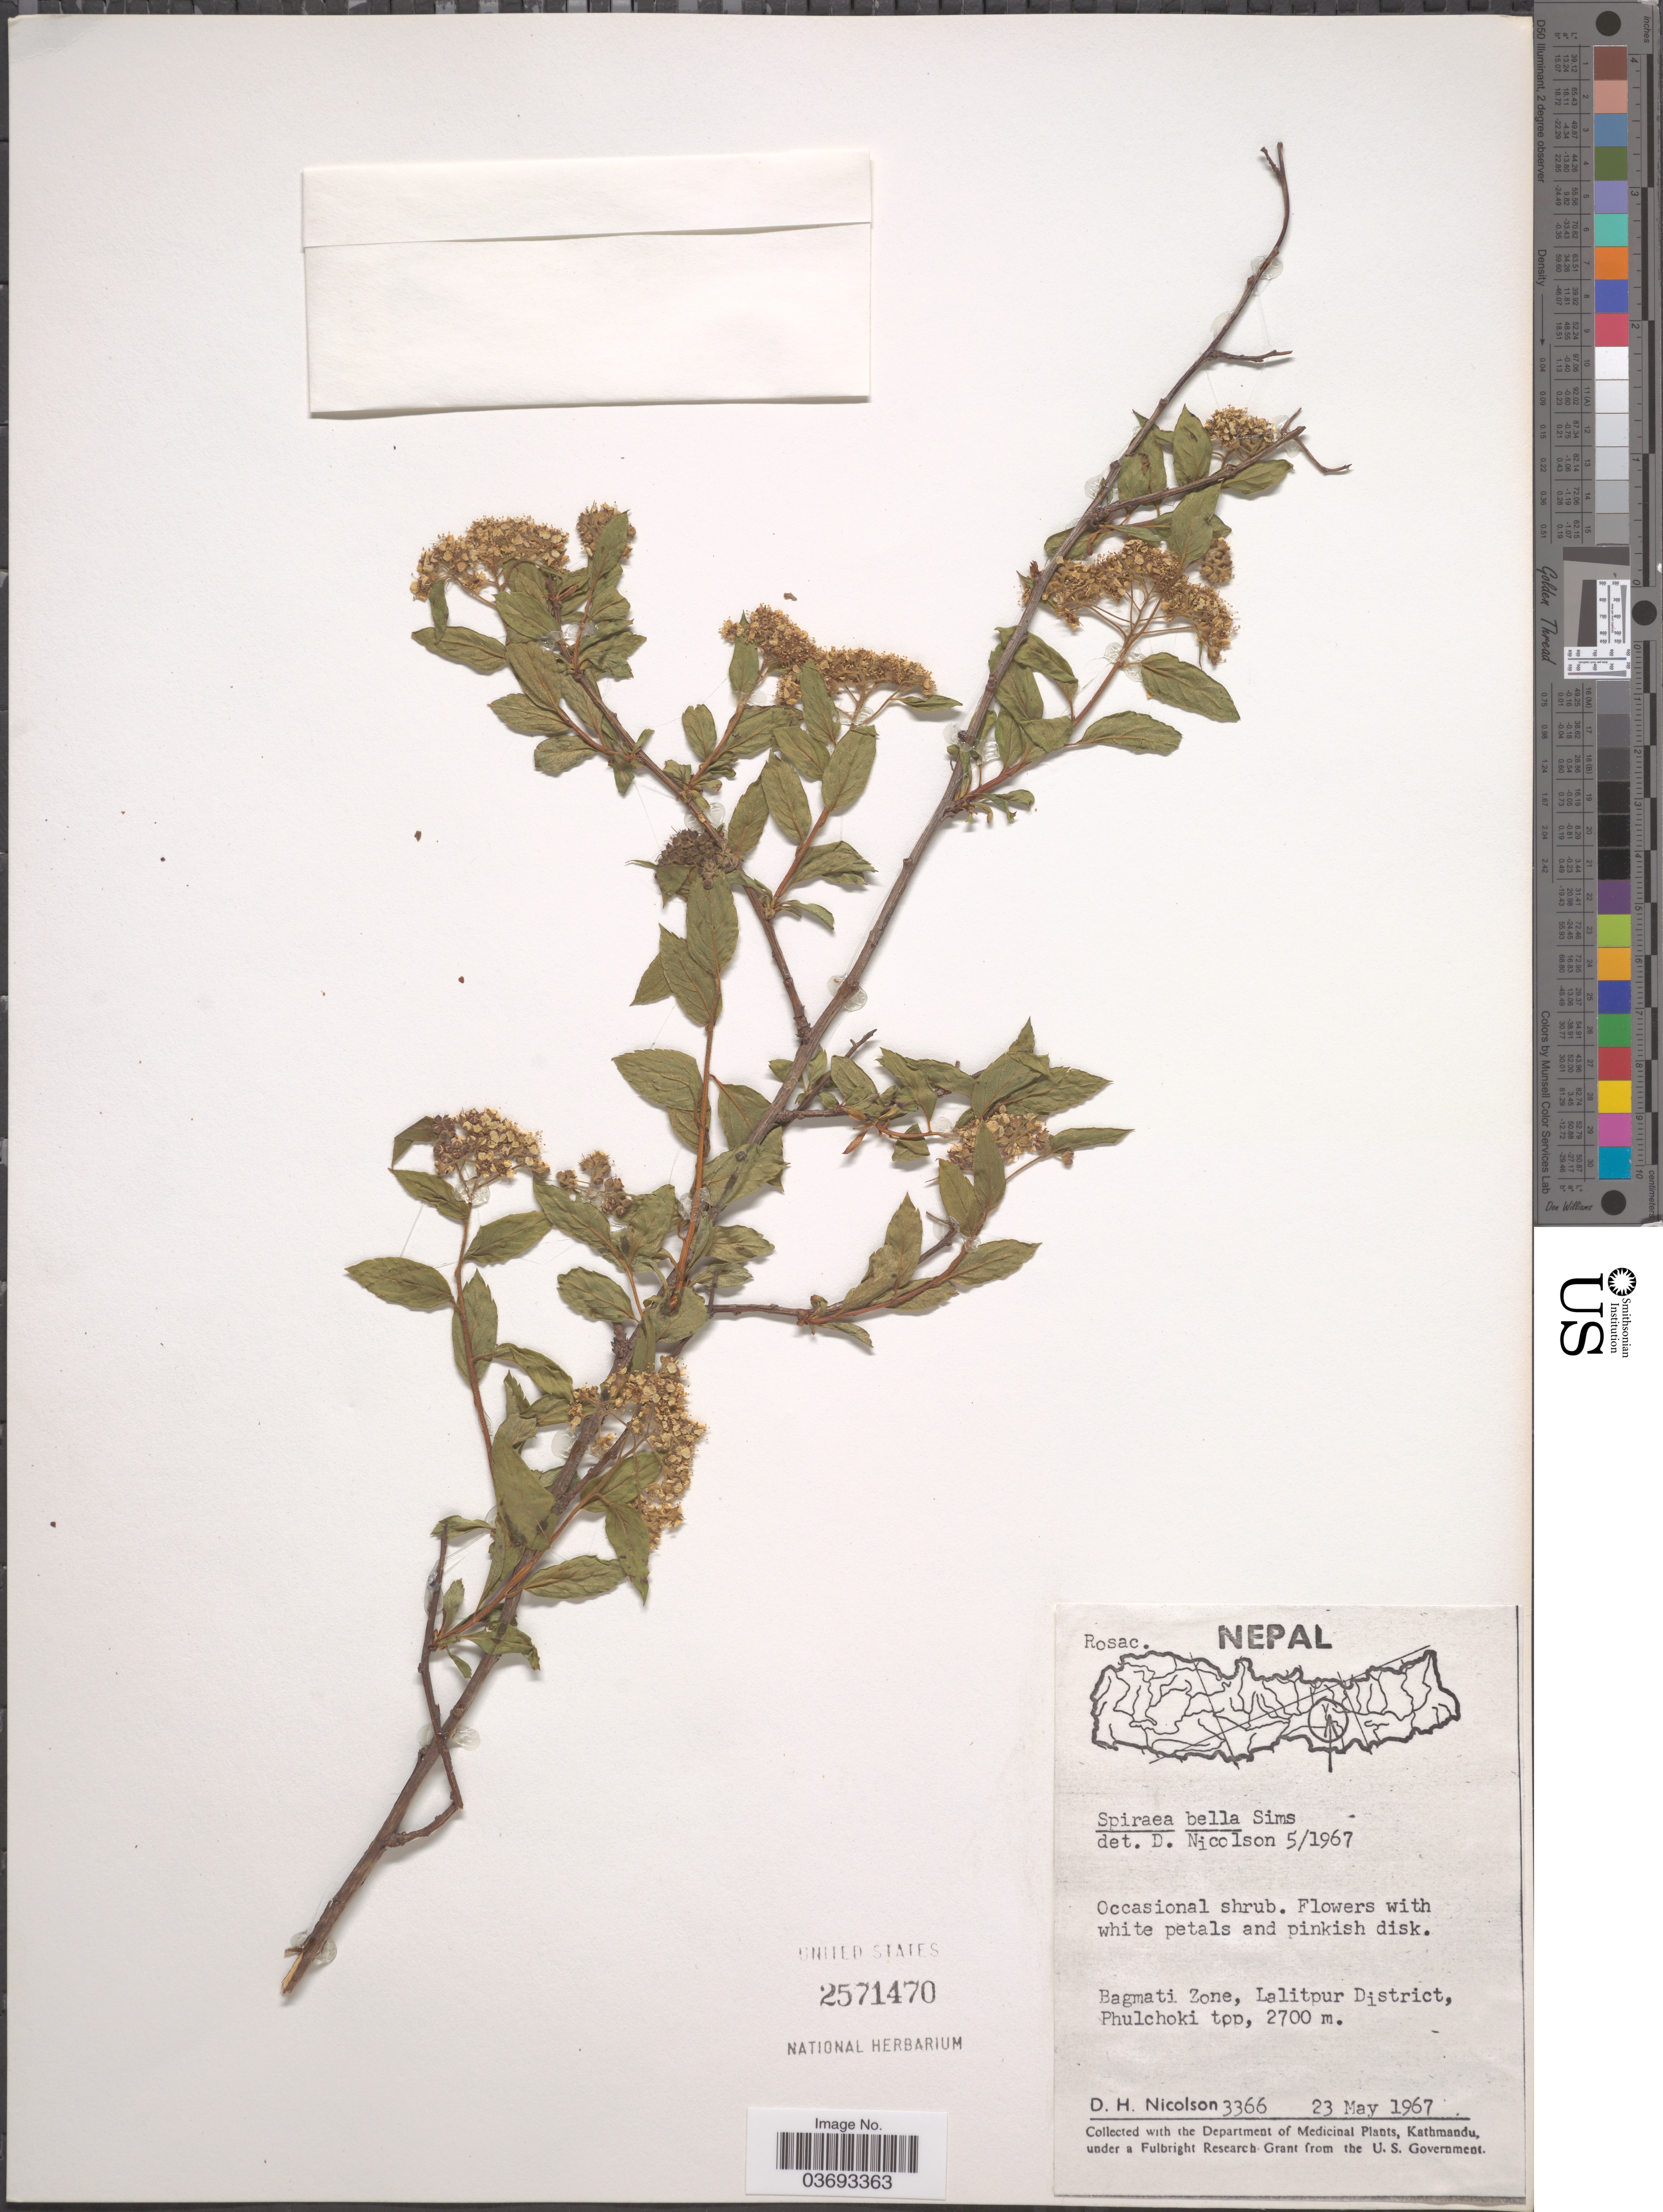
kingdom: Plantae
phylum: Tracheophyta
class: Magnoliopsida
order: Rosales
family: Rosaceae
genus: Spiraea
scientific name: Spiraea bella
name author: Sims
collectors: D. H. Nicolson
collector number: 3366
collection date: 1967-05-23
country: Nepal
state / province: Bagmati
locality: Bagmati Zone, Lalitpur District, Phulchoki top.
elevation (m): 2700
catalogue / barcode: US 2571470